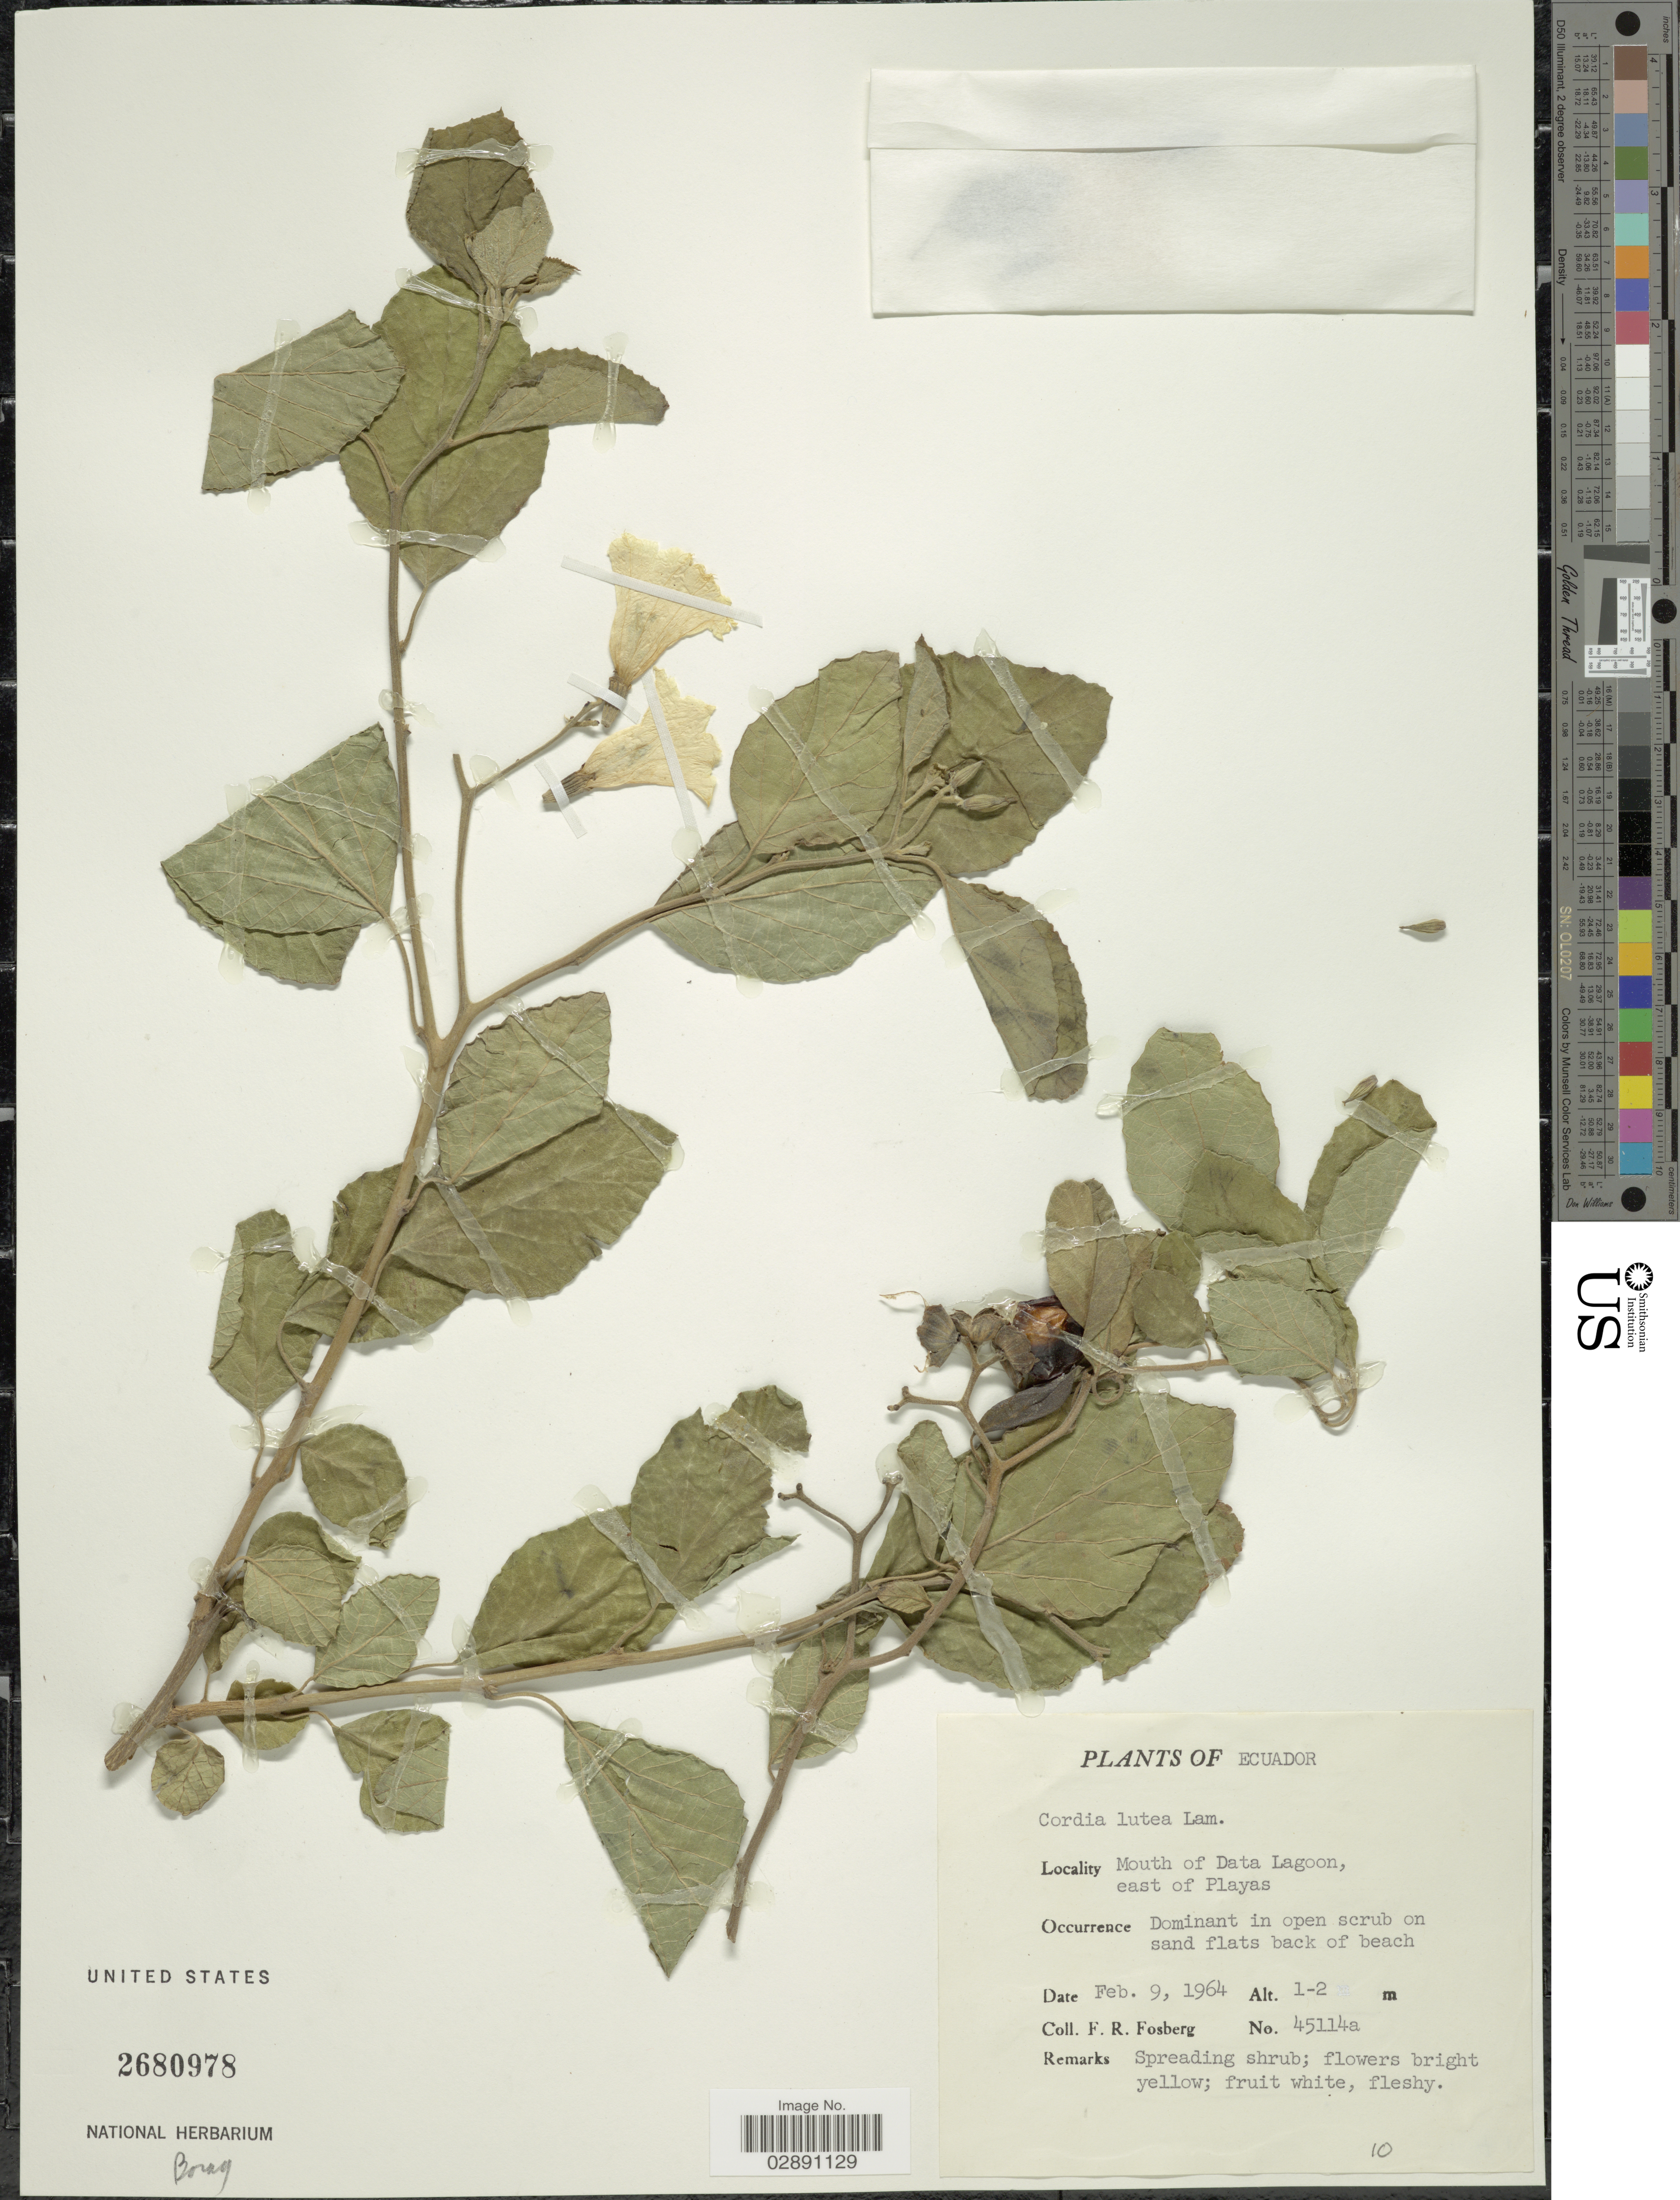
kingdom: Plantae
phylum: Tracheophyta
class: Magnoliopsida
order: Boraginales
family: Cordiaceae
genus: Cordia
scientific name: Cordia lutea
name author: Lam.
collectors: F. R. Fosberg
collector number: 45114a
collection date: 1964-02-09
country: Ecuador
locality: Mouth of Data Lagoon, east of Playas.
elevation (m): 1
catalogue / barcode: US 2680978